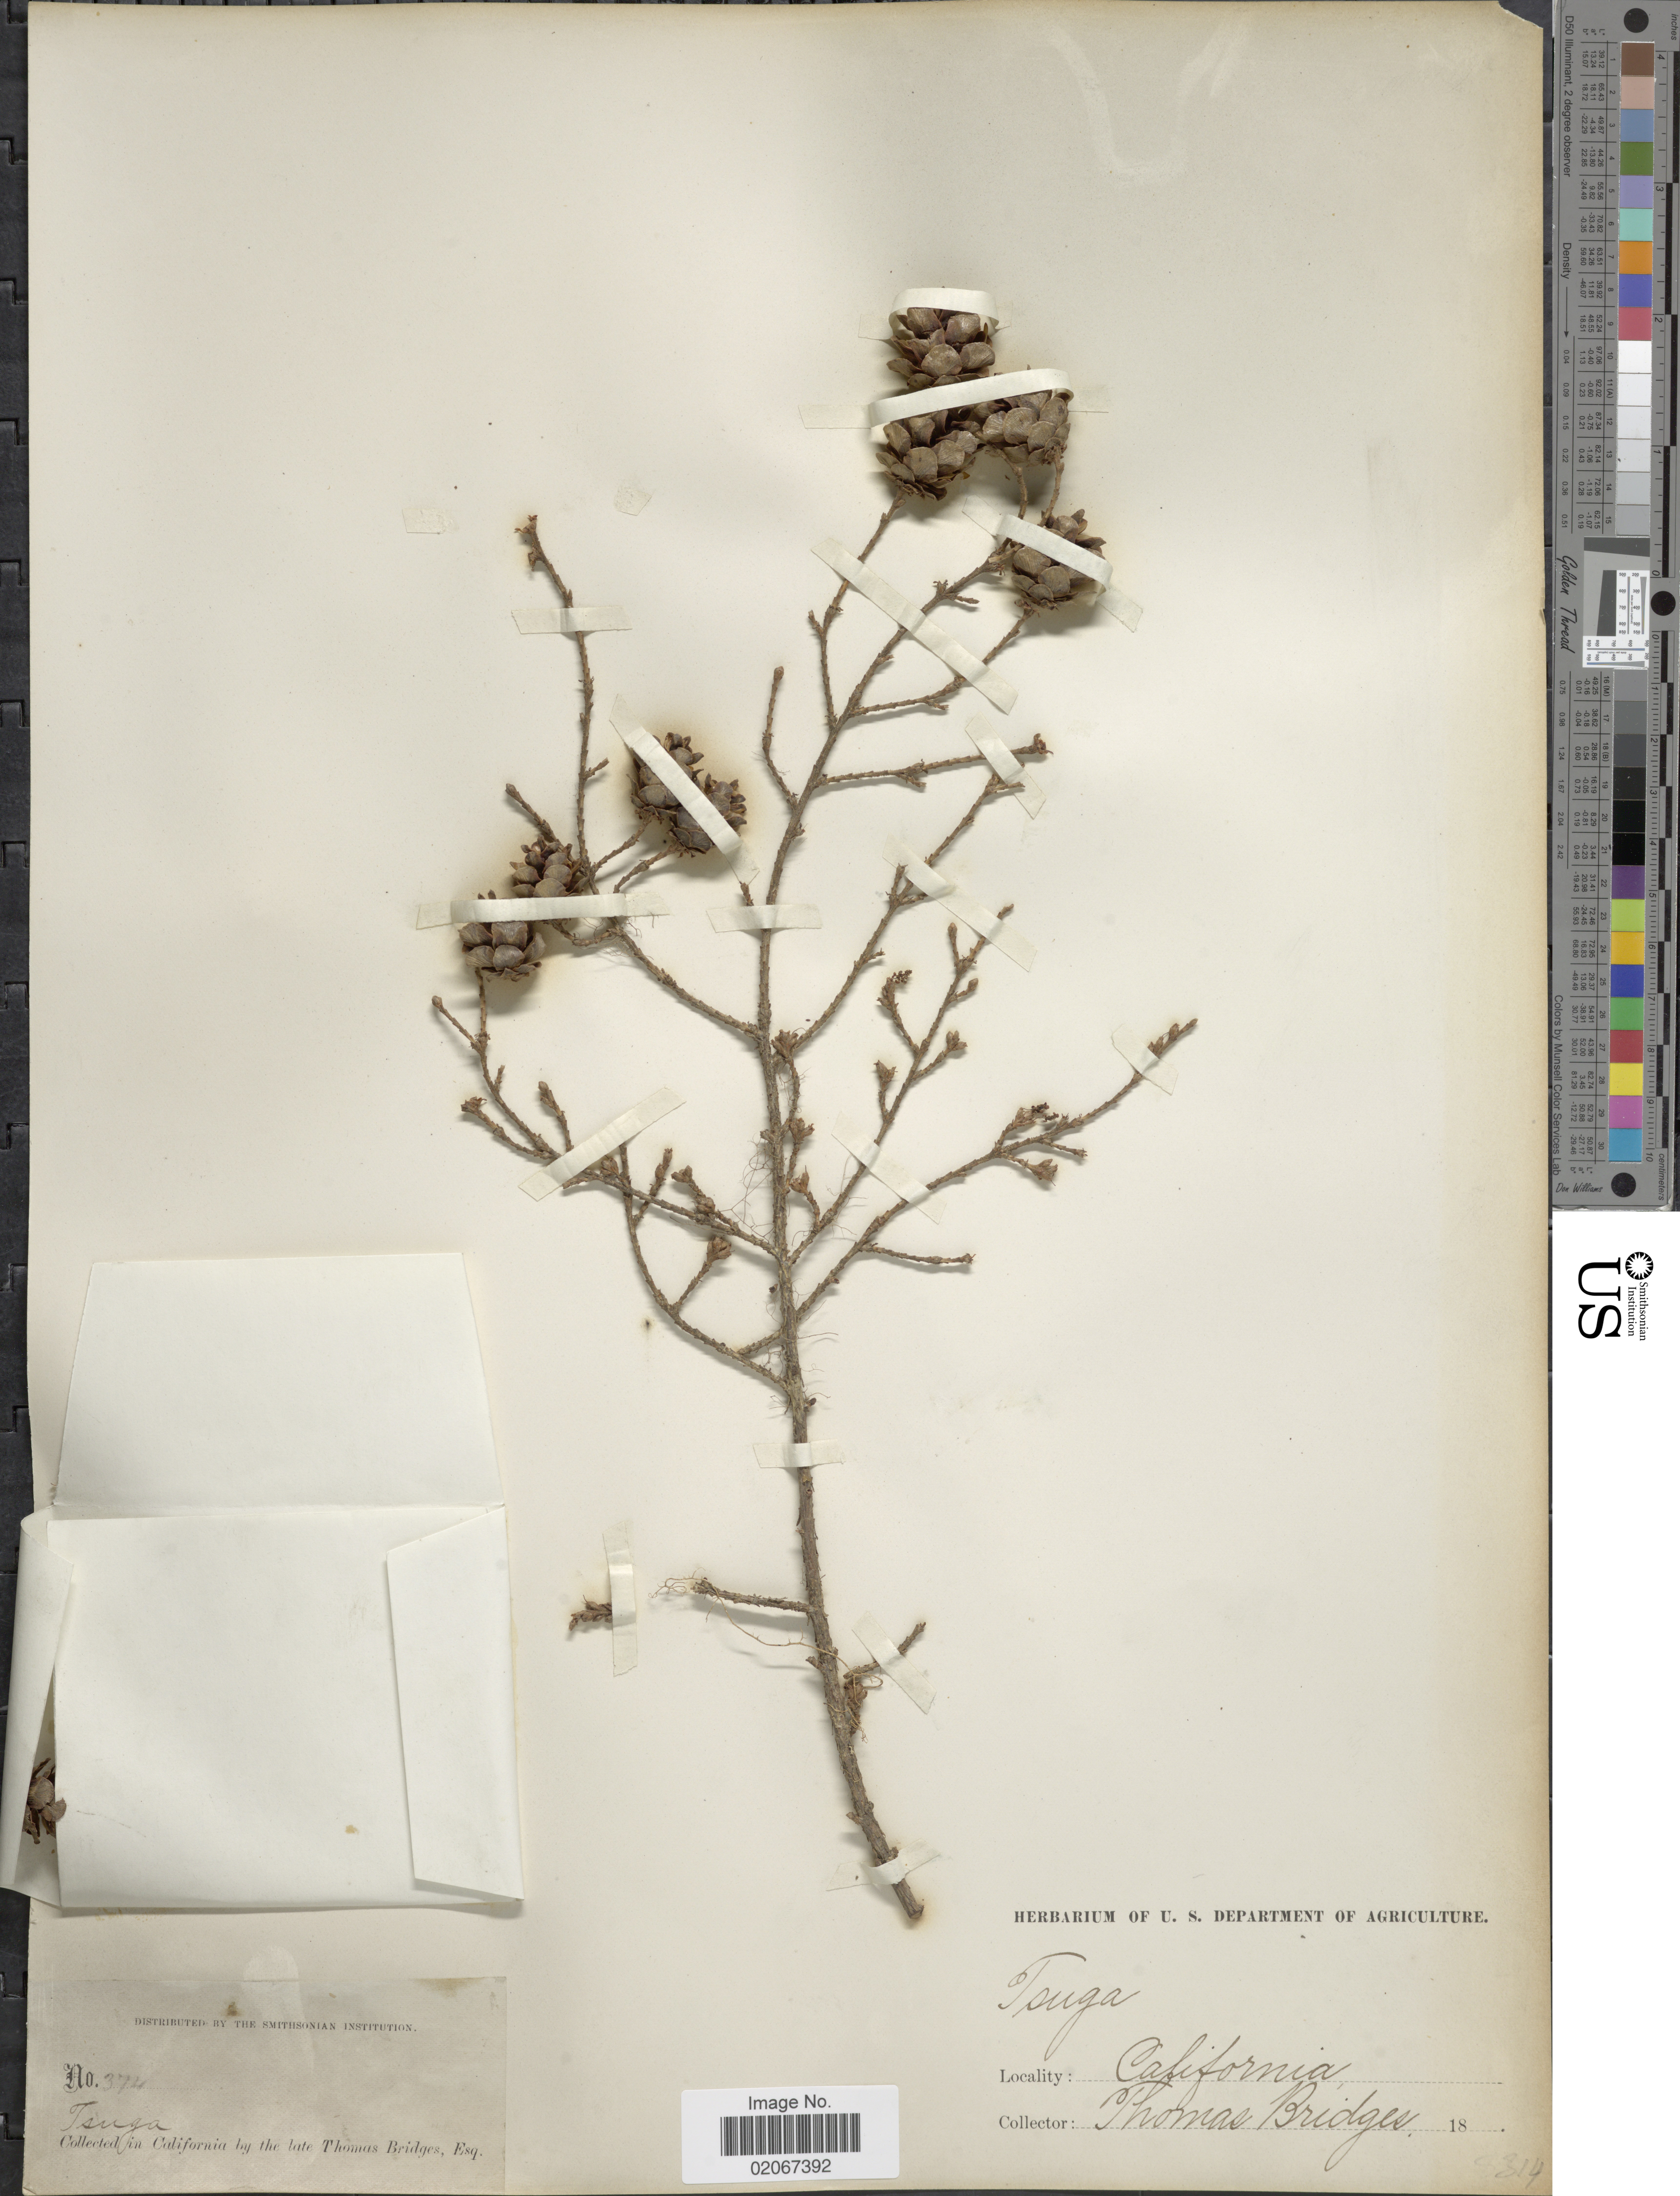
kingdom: Plantae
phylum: Tracheophyta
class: Pinopsida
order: Pinales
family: Pinaceae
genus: Tsuga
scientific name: Tsuga sp.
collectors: T. Bridges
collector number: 372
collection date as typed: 18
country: United States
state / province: California